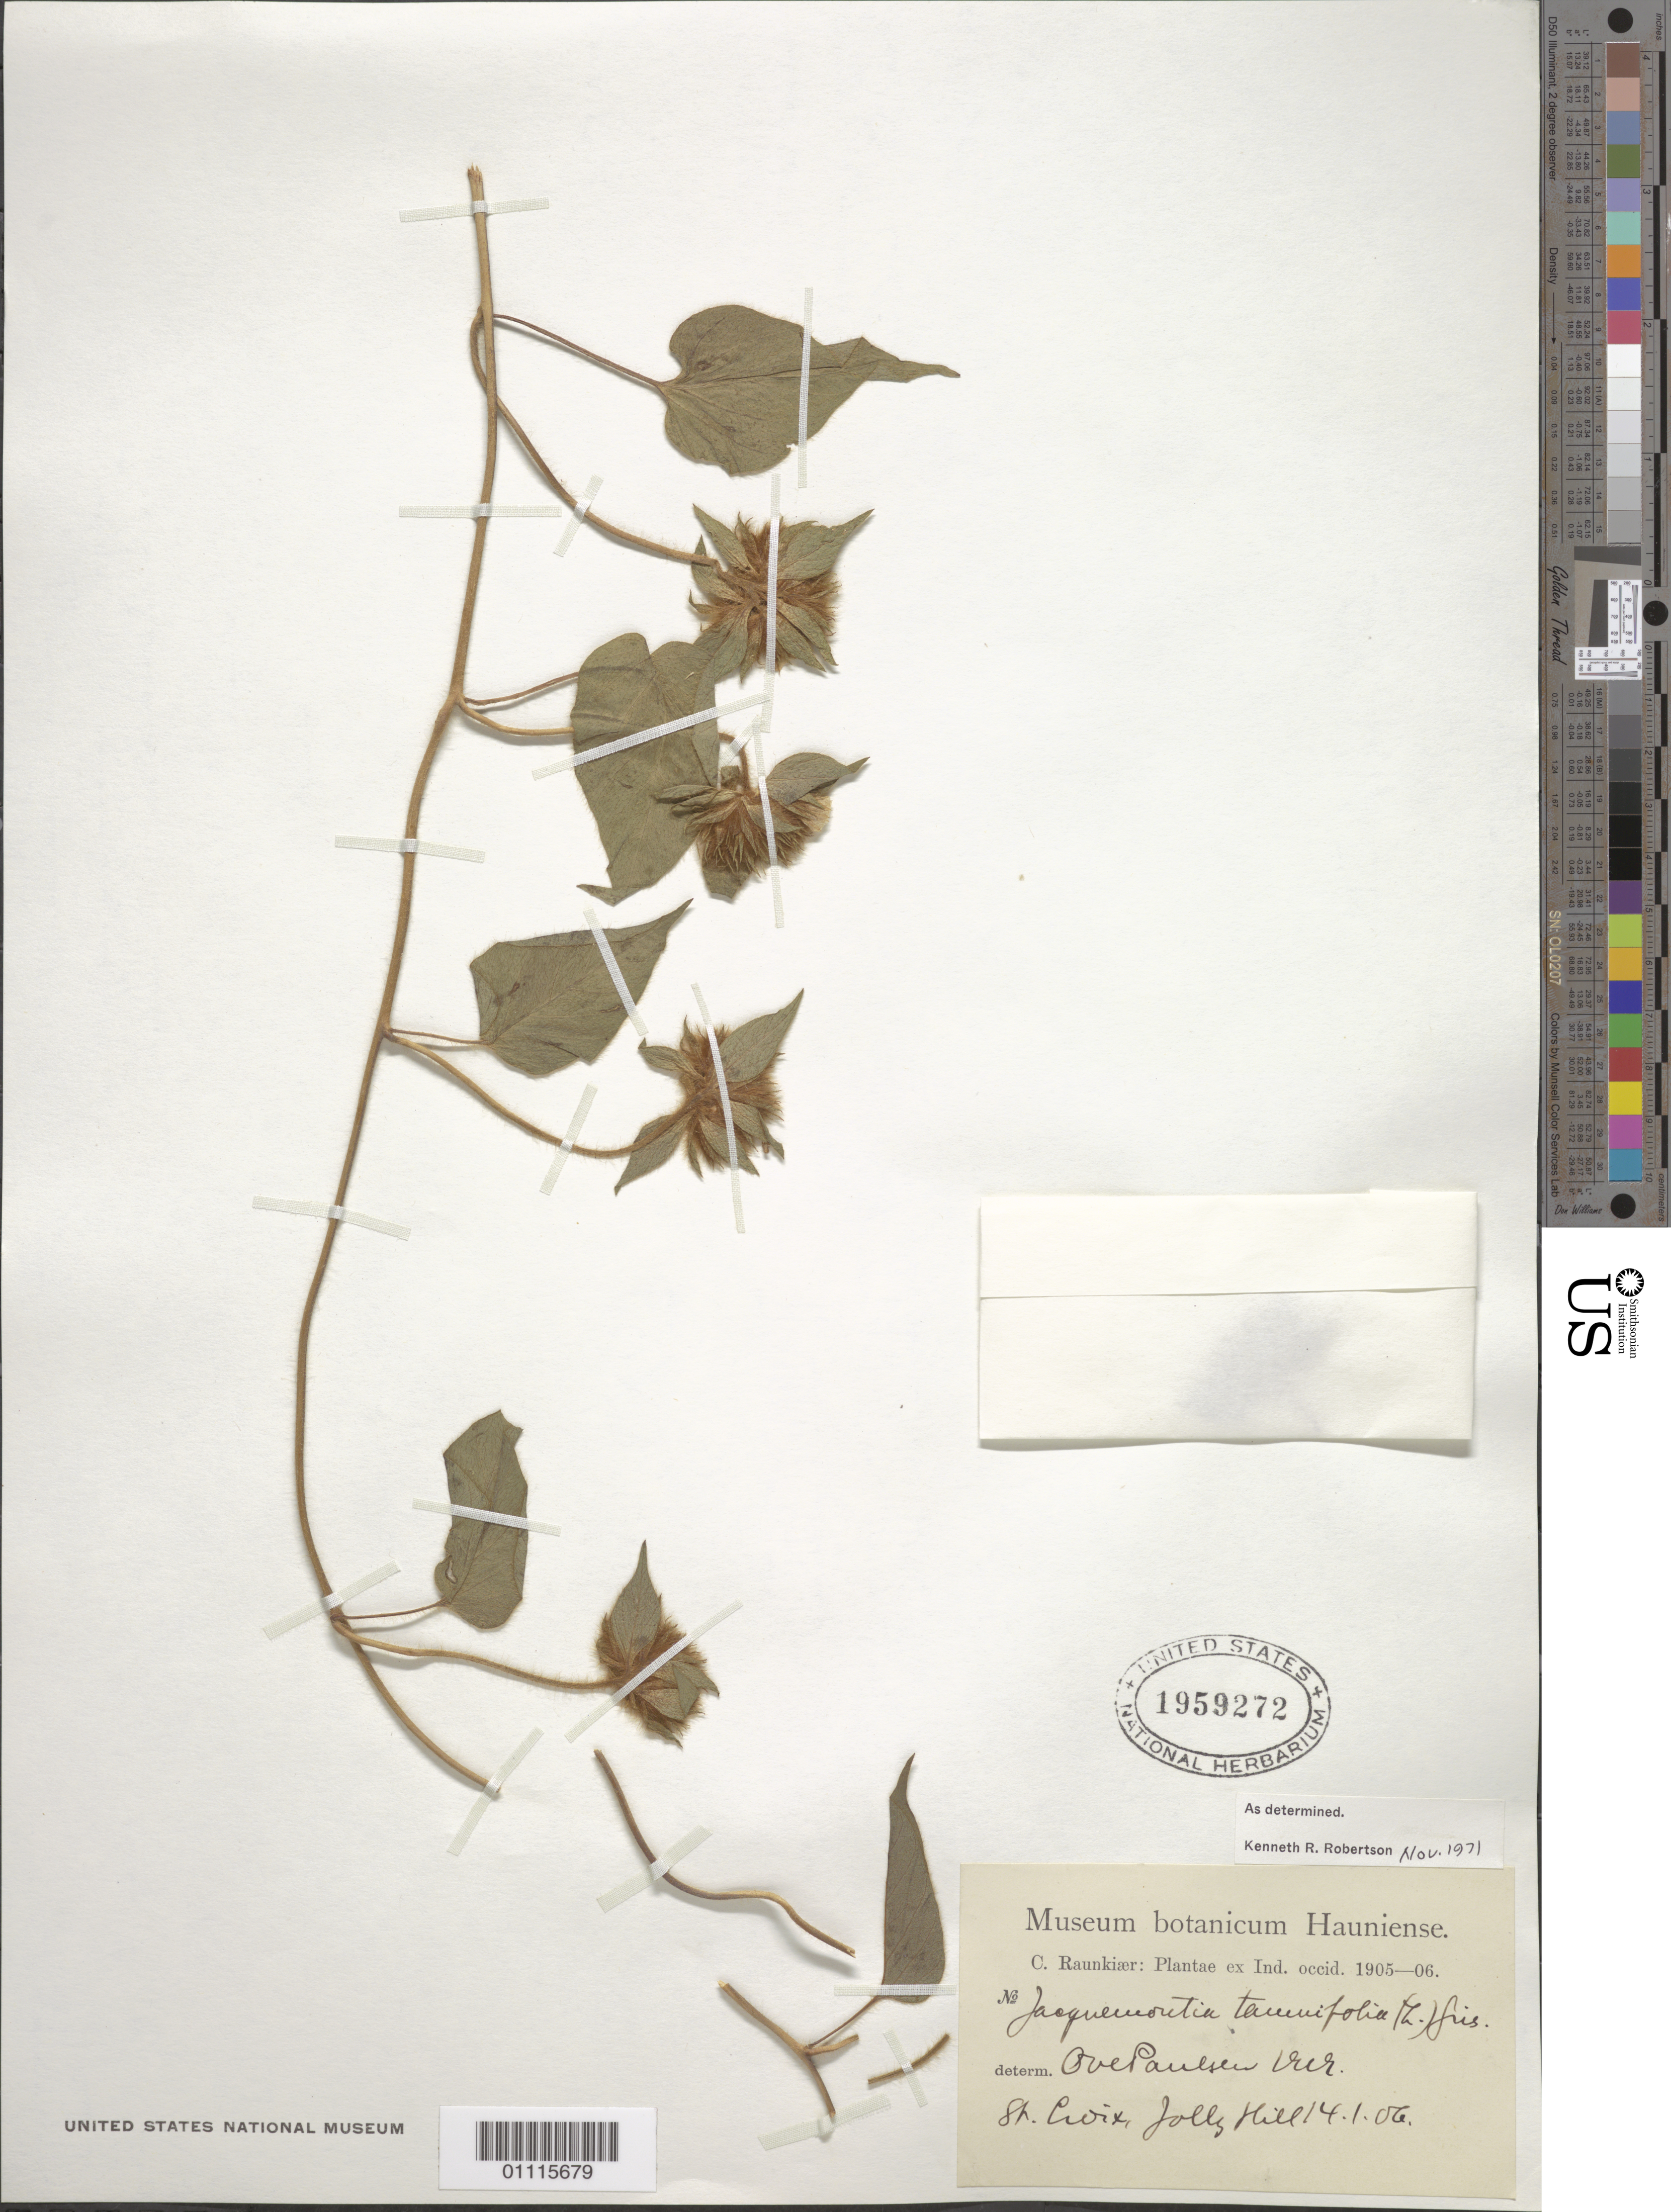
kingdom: Plantae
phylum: Tracheophyta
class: Magnoliopsida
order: Solanales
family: Convolvulaceae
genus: Jacquemontia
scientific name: Jacquemontia tamnifolia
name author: (L.) Griseb.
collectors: C. Raunkiær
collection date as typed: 14 Jan 1906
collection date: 1906-01-14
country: U.S. Virgin Islands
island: St. Croix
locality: Jolly Hill.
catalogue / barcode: US 1959272